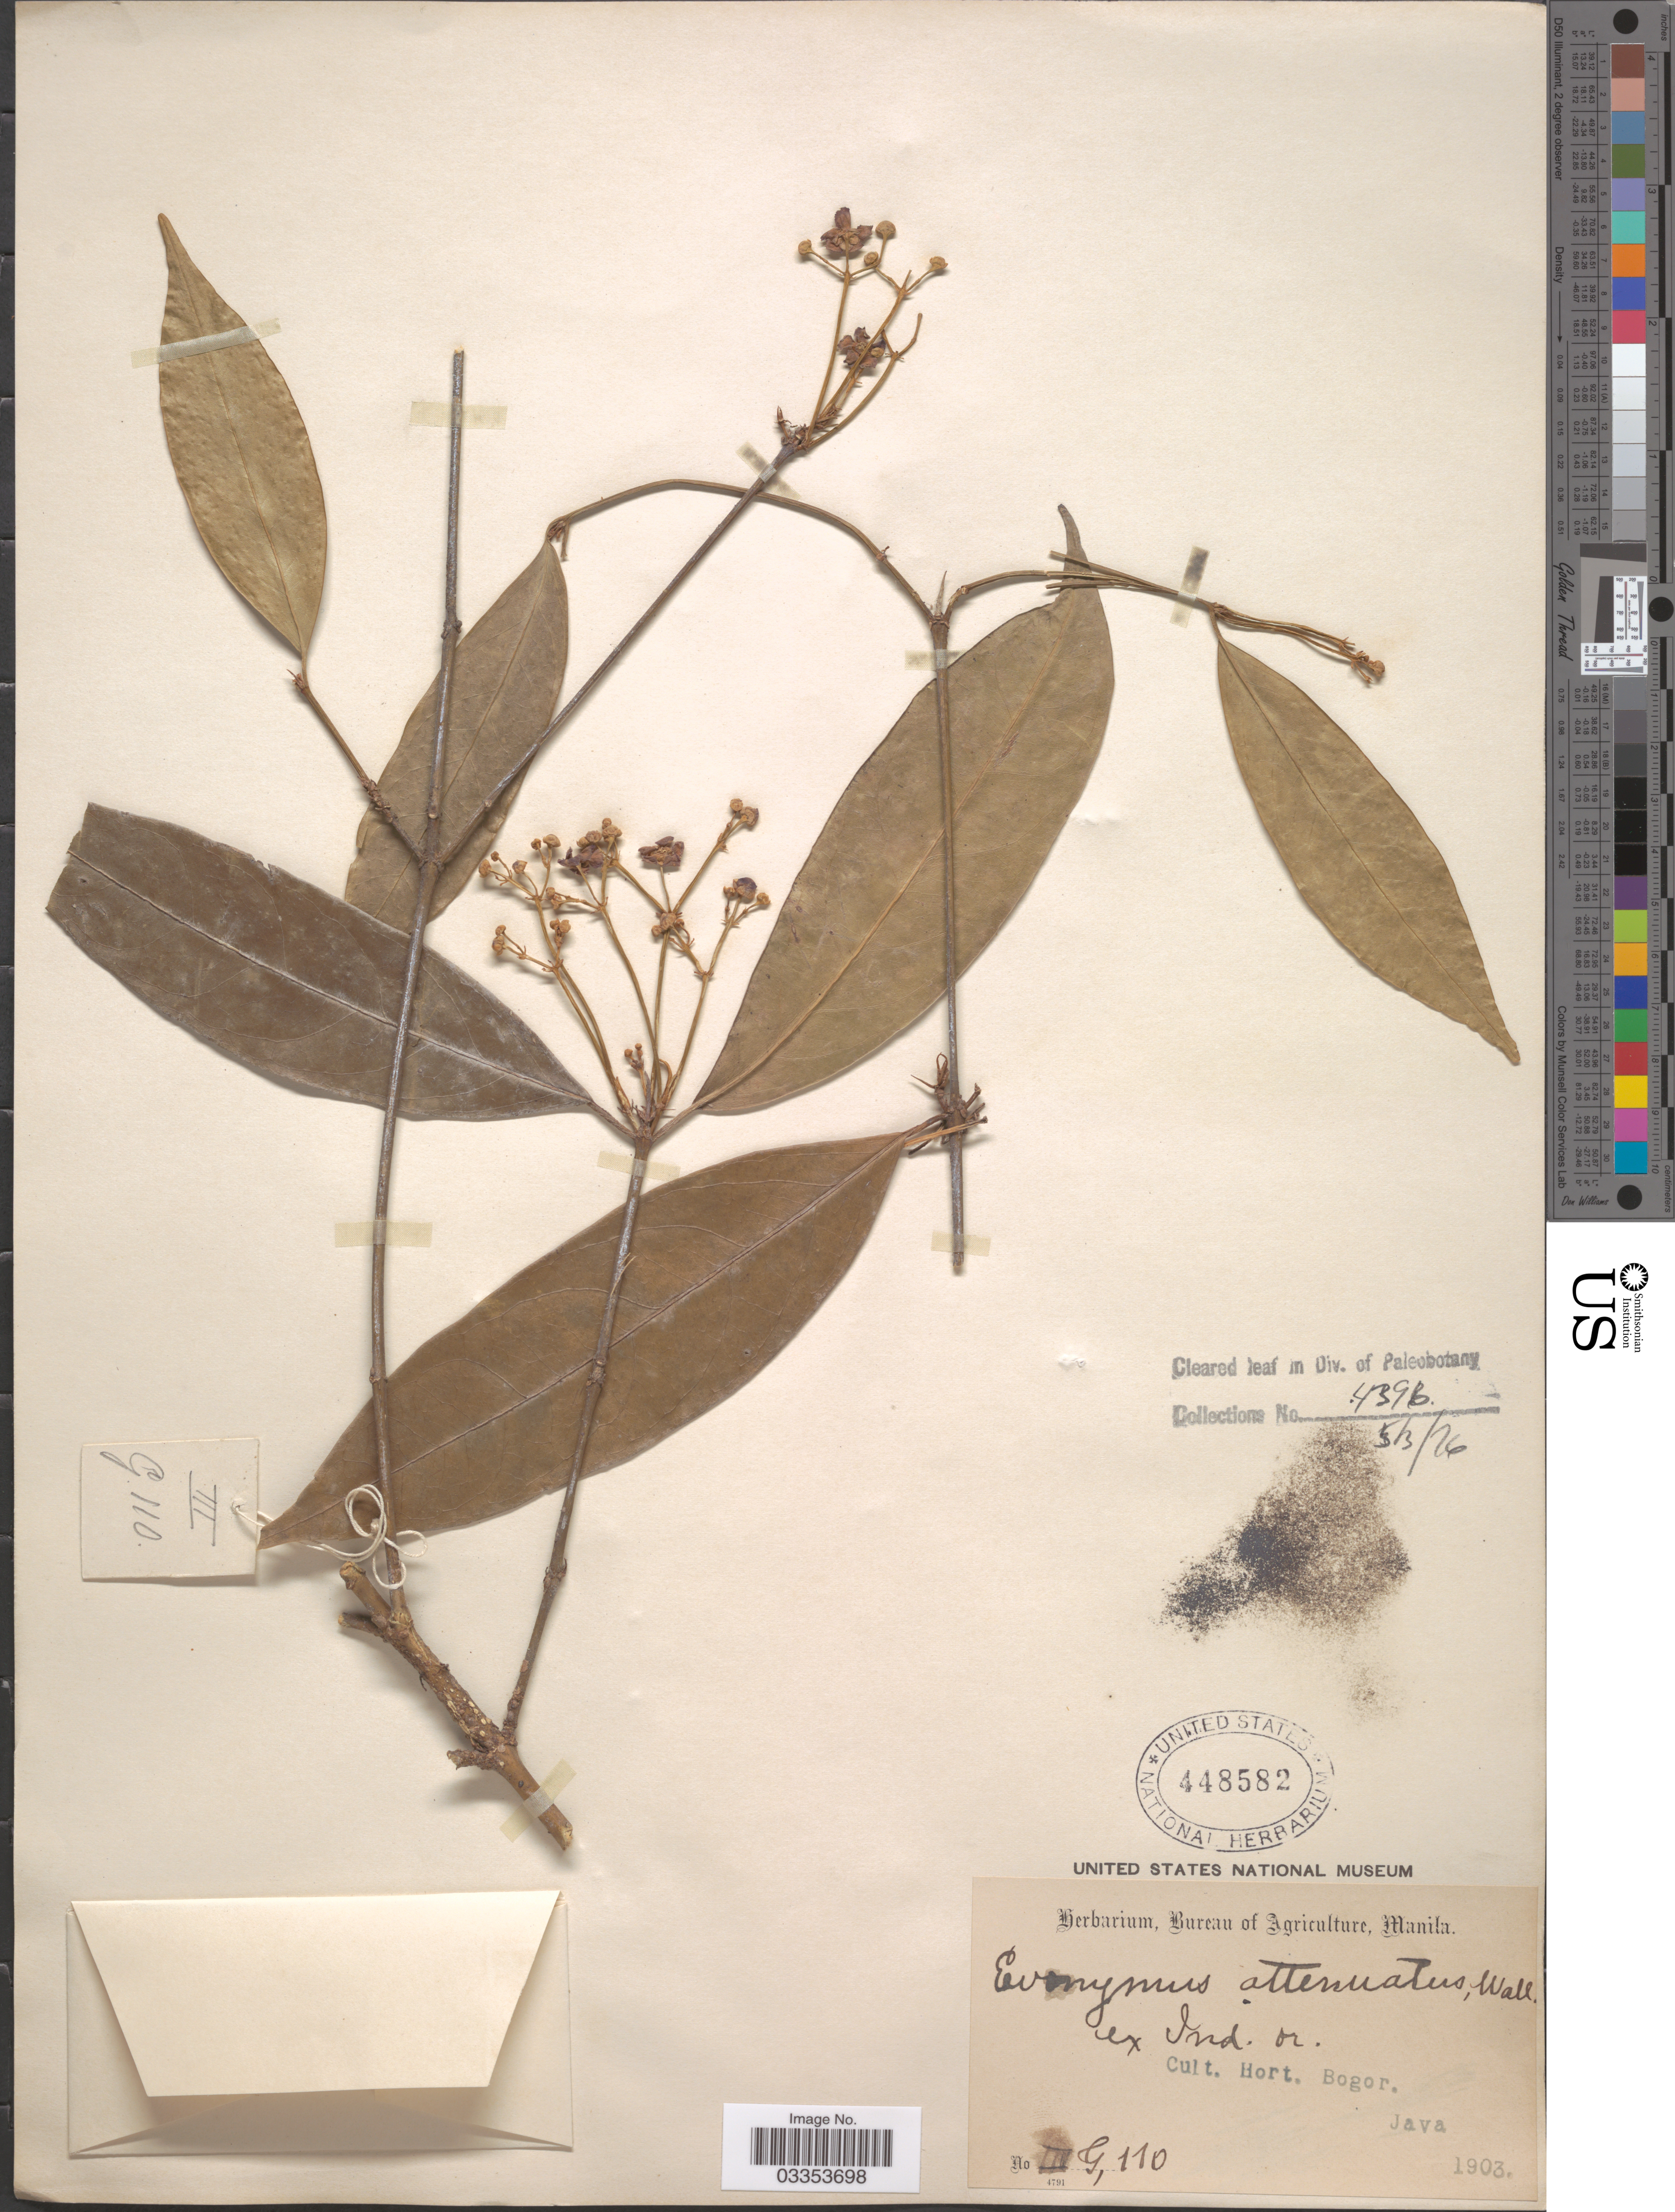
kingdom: Plantae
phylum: Tracheophyta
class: Magnoliopsida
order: Celastrales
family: Celastraceae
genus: Euonymus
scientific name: Euonymus attenuatus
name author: Wall. ex M.A. Lawson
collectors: ex Herb. Bur. Agric. Manila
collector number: III, G, 110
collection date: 1903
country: Indonesia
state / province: Java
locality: Cult. Hort. Bogor.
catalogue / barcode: US 448582